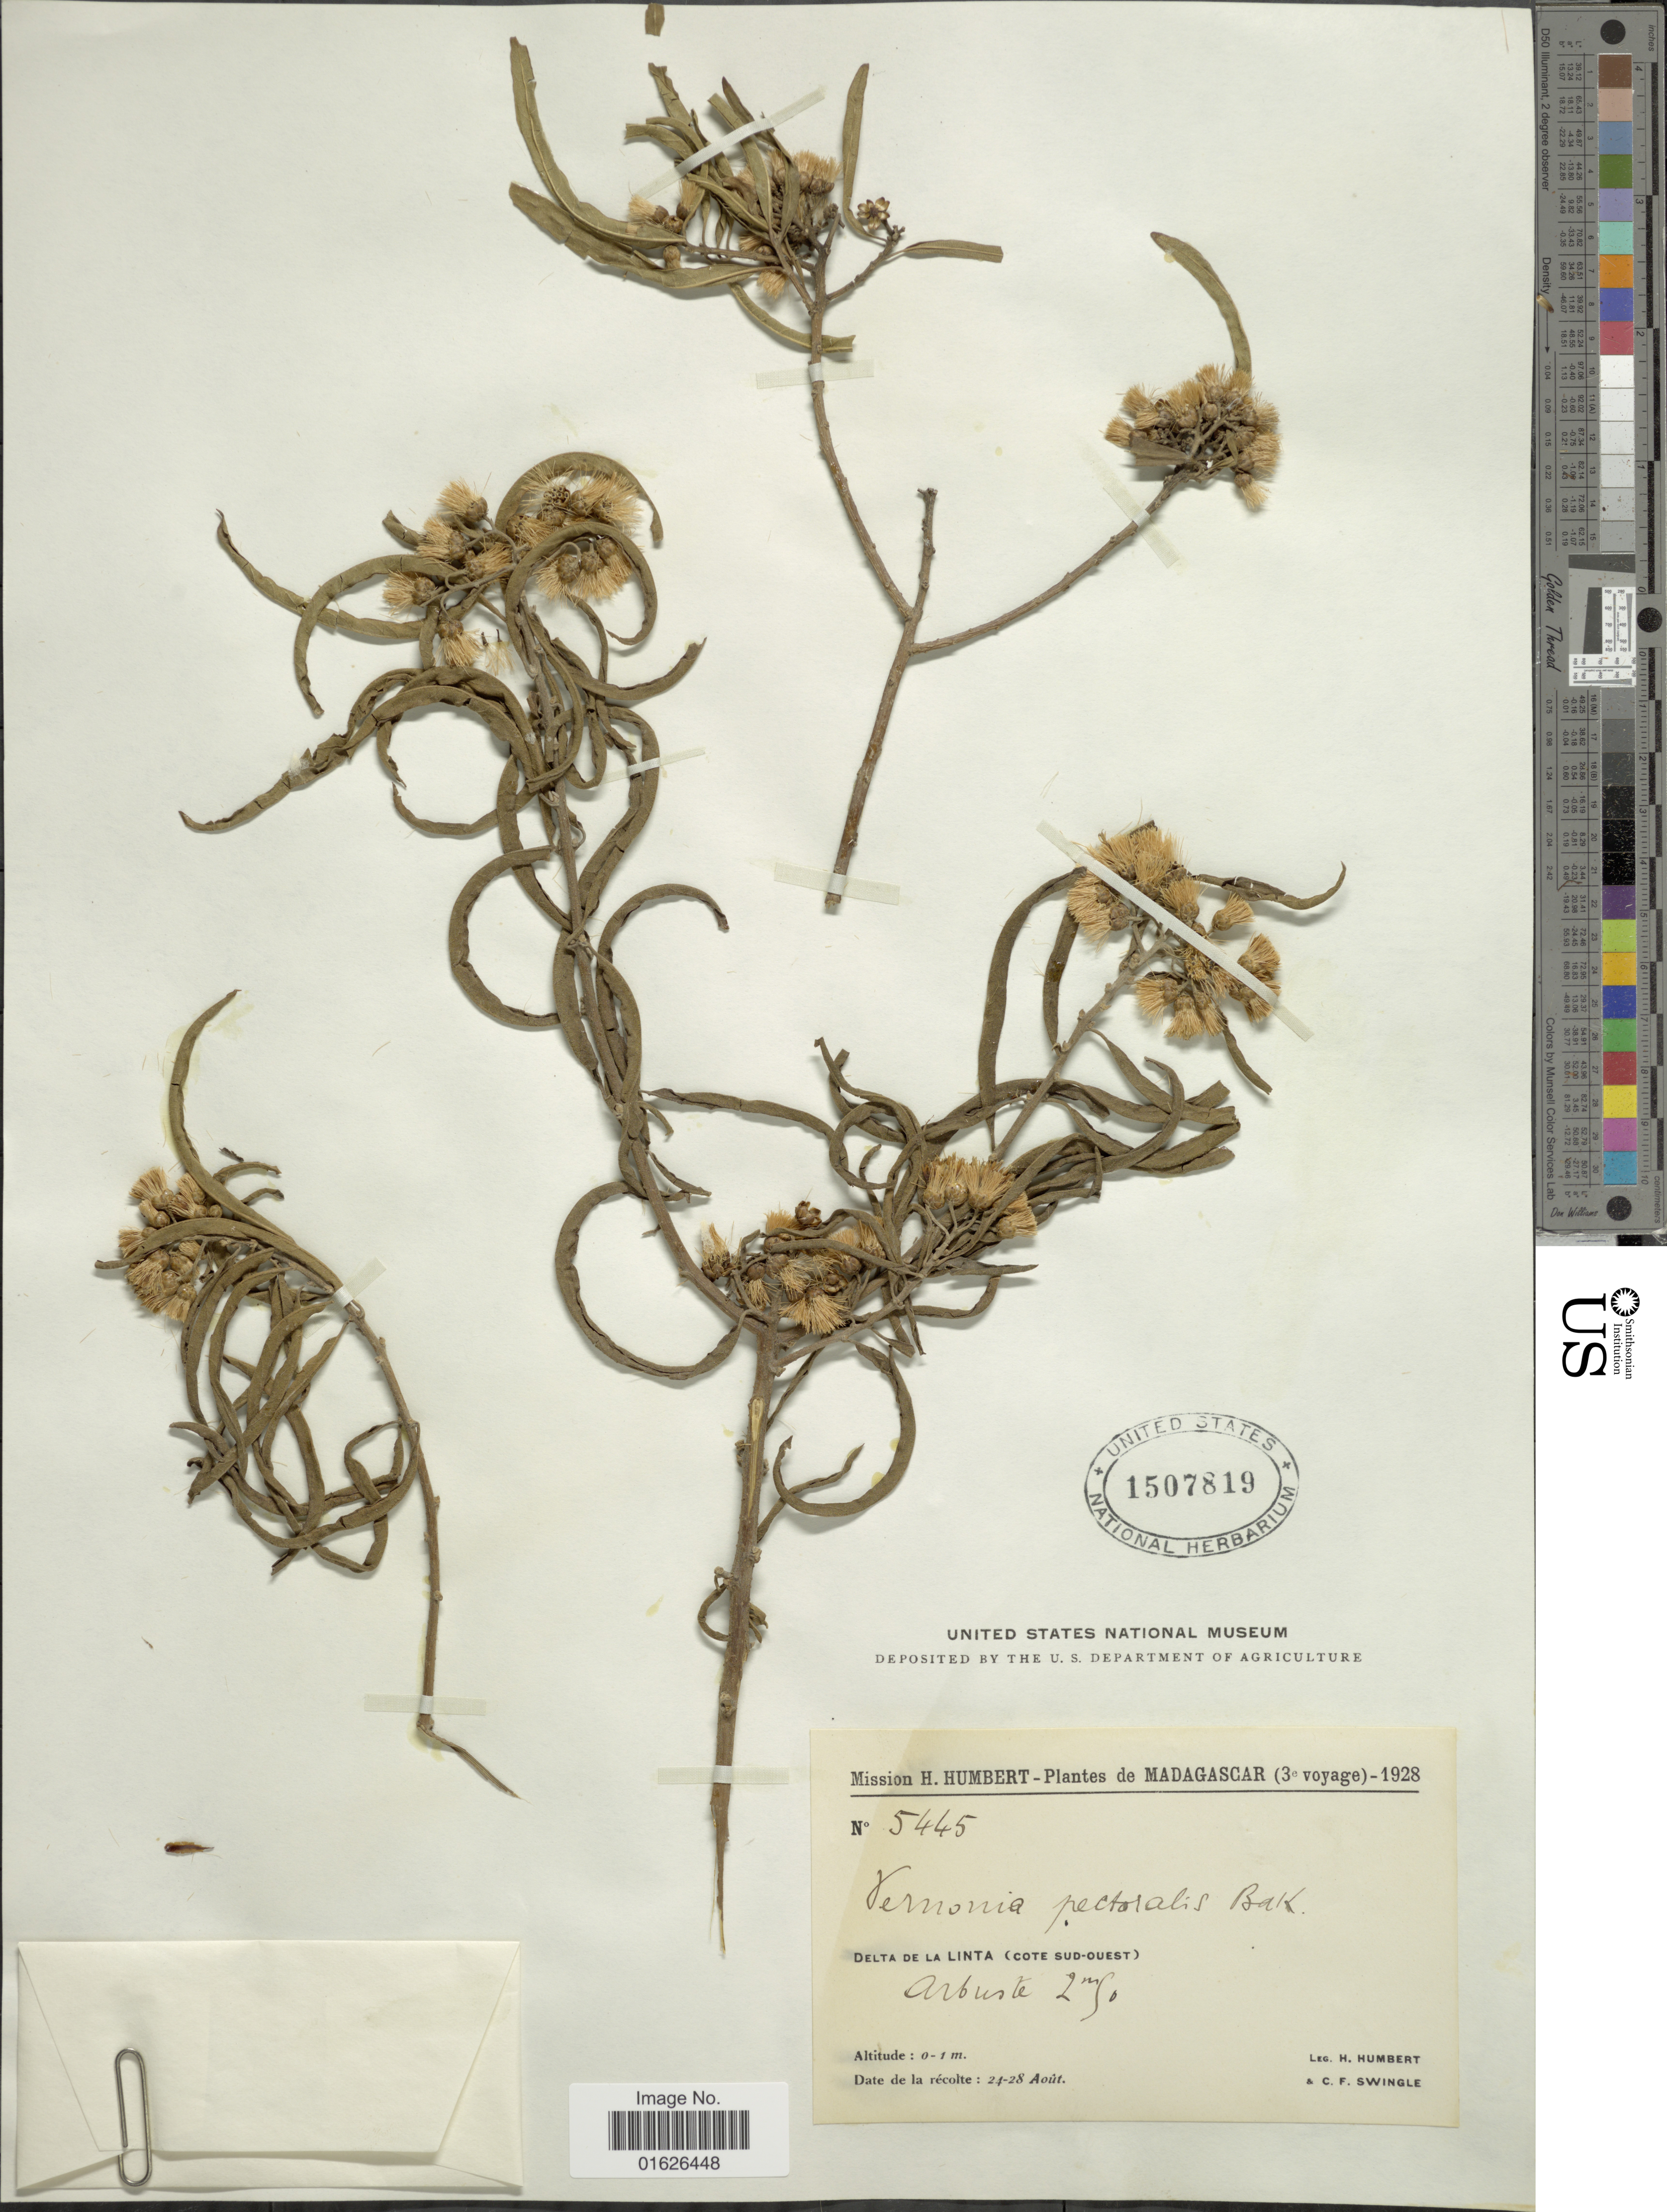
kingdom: Plantae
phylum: Tracheophyta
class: Magnoliopsida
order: Asterales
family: Asteraceae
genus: Gymnanthemum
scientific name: Gymnanthemum pectorale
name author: (Baker) H. Rob.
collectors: H. Humbert & C. Swingle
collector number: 5445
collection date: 1928-08-24/1928-08-28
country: Madagascar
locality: Delta de la linta ( cote sud - oeust )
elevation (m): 0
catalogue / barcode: US 1507819